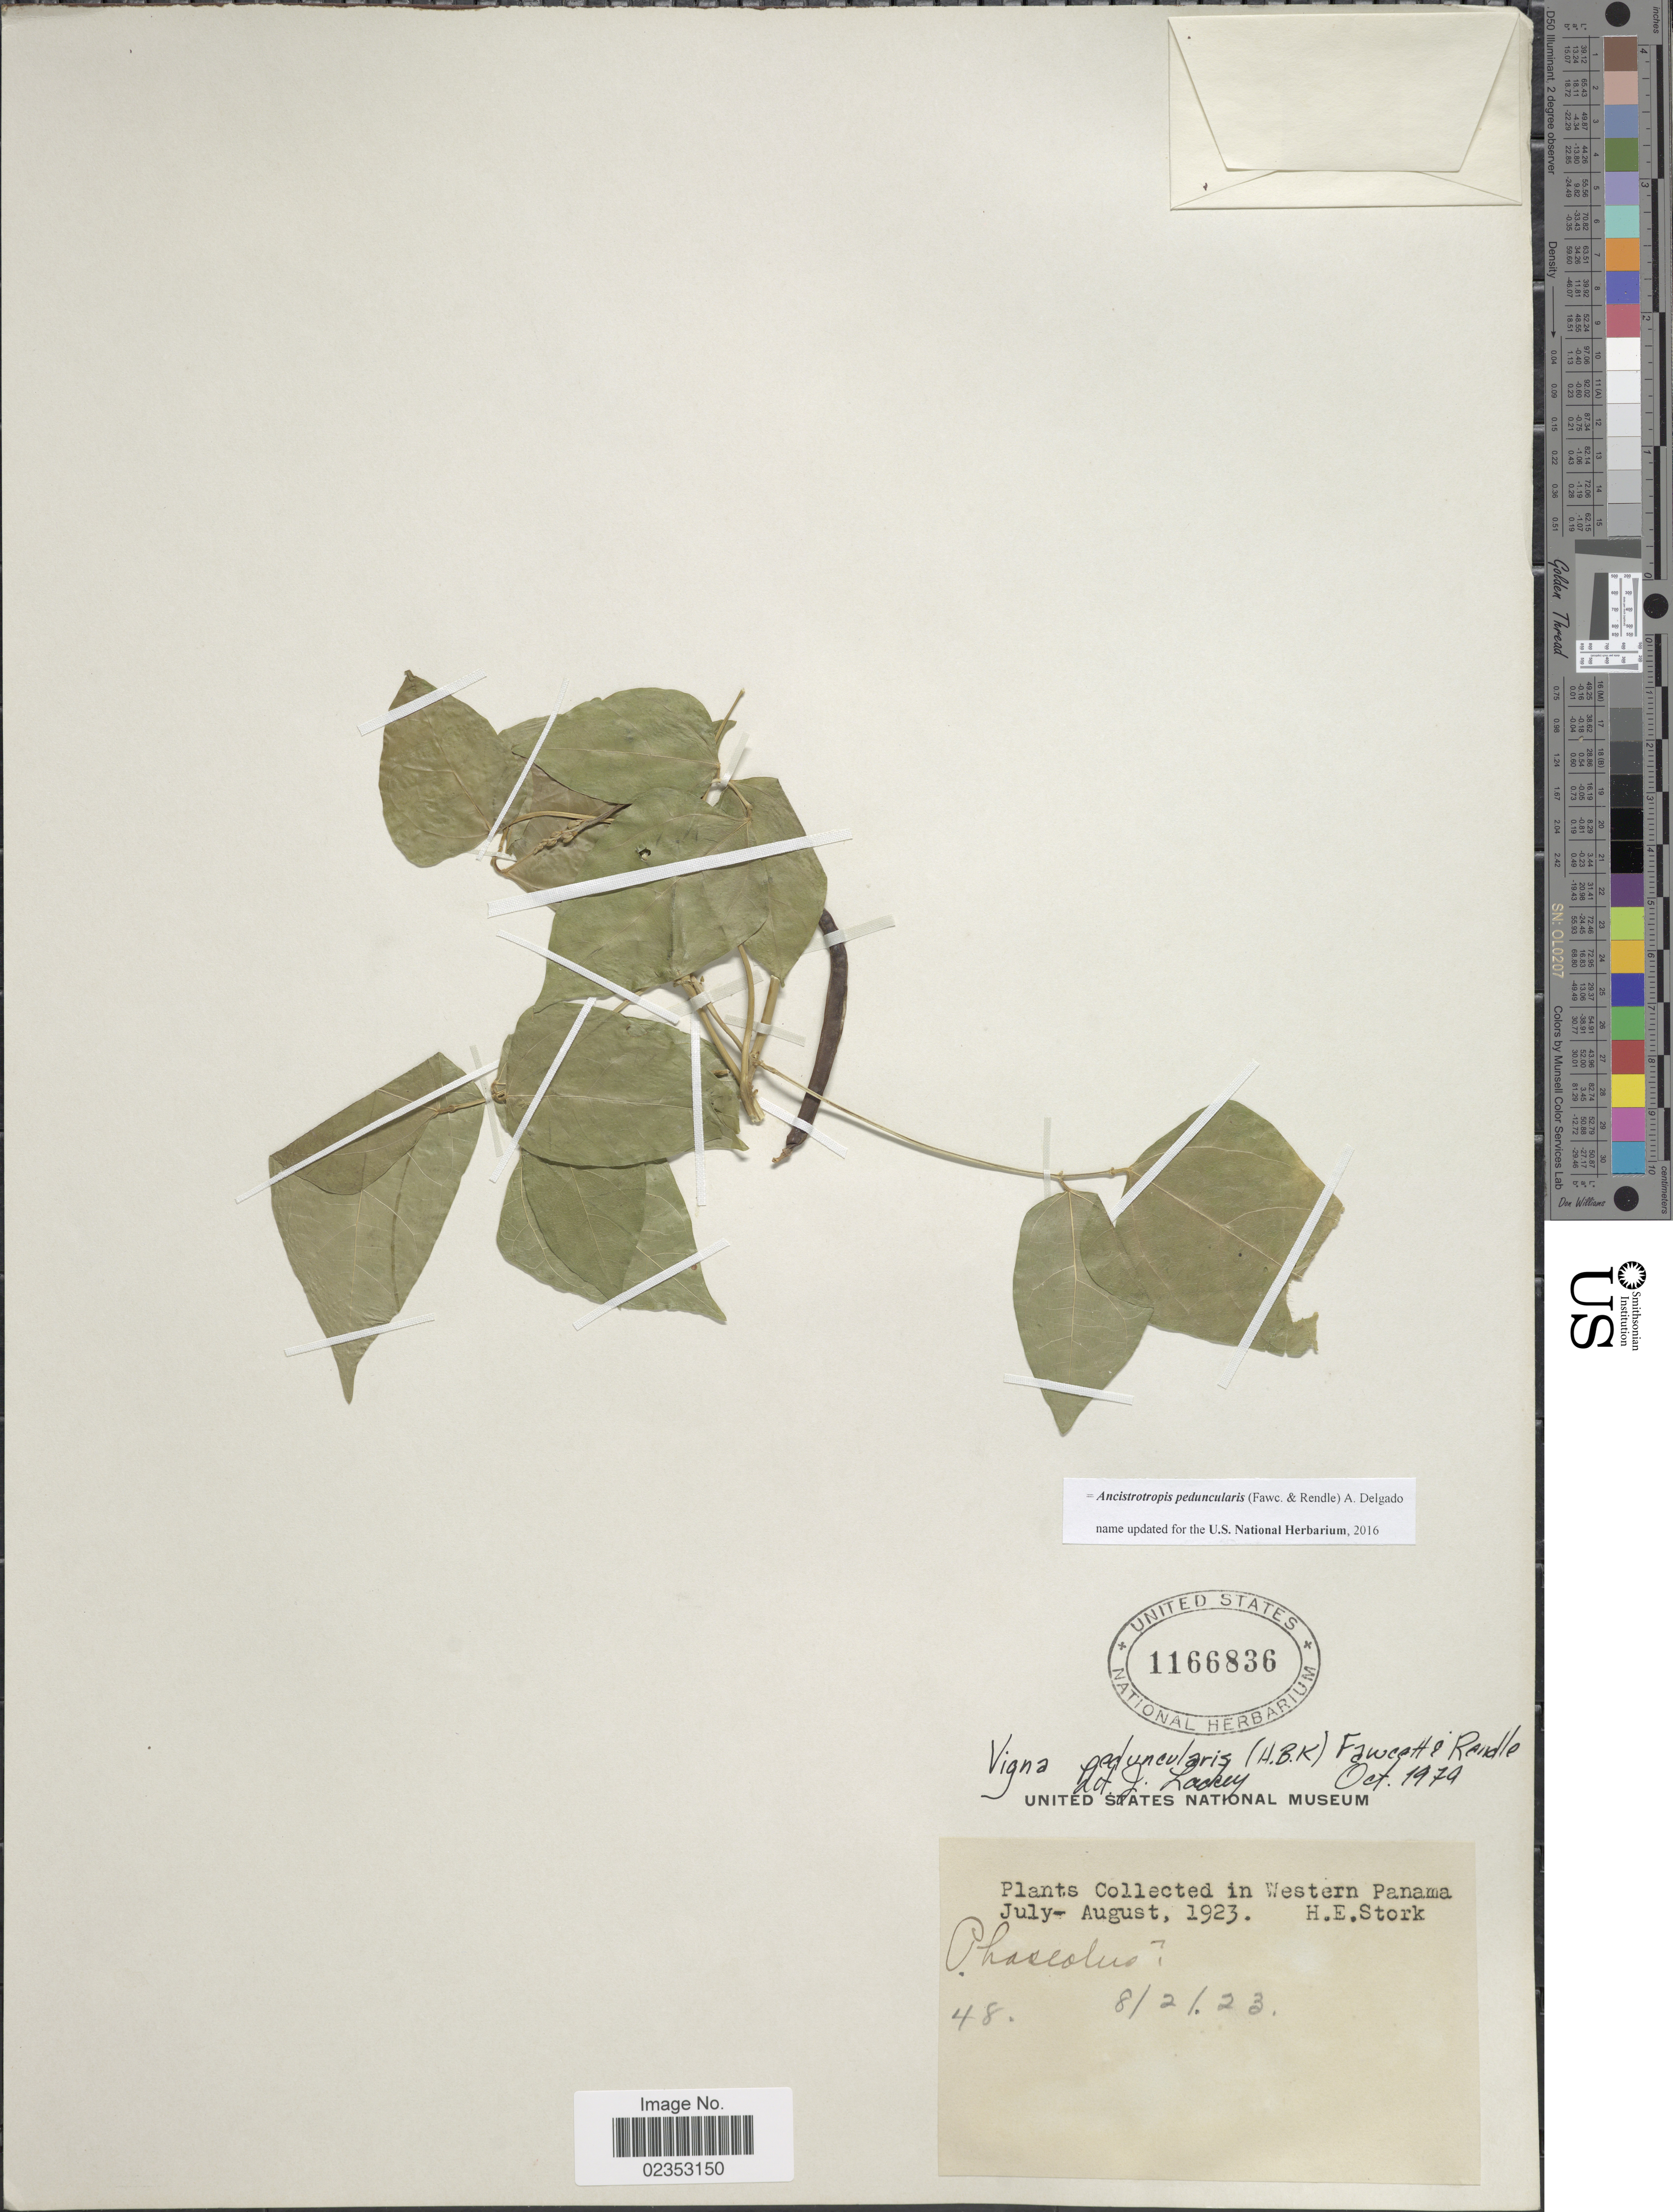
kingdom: Plantae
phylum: Tracheophyta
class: Magnoliopsida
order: Fabales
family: Fabaceae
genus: Ancistrotropis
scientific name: Ancistrotropis peduncularis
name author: (Fawc. & Rendle) A. Delgado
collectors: H. E. Stork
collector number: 48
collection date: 1923-08-02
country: Panama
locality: Western Panama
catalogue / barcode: US 1166836